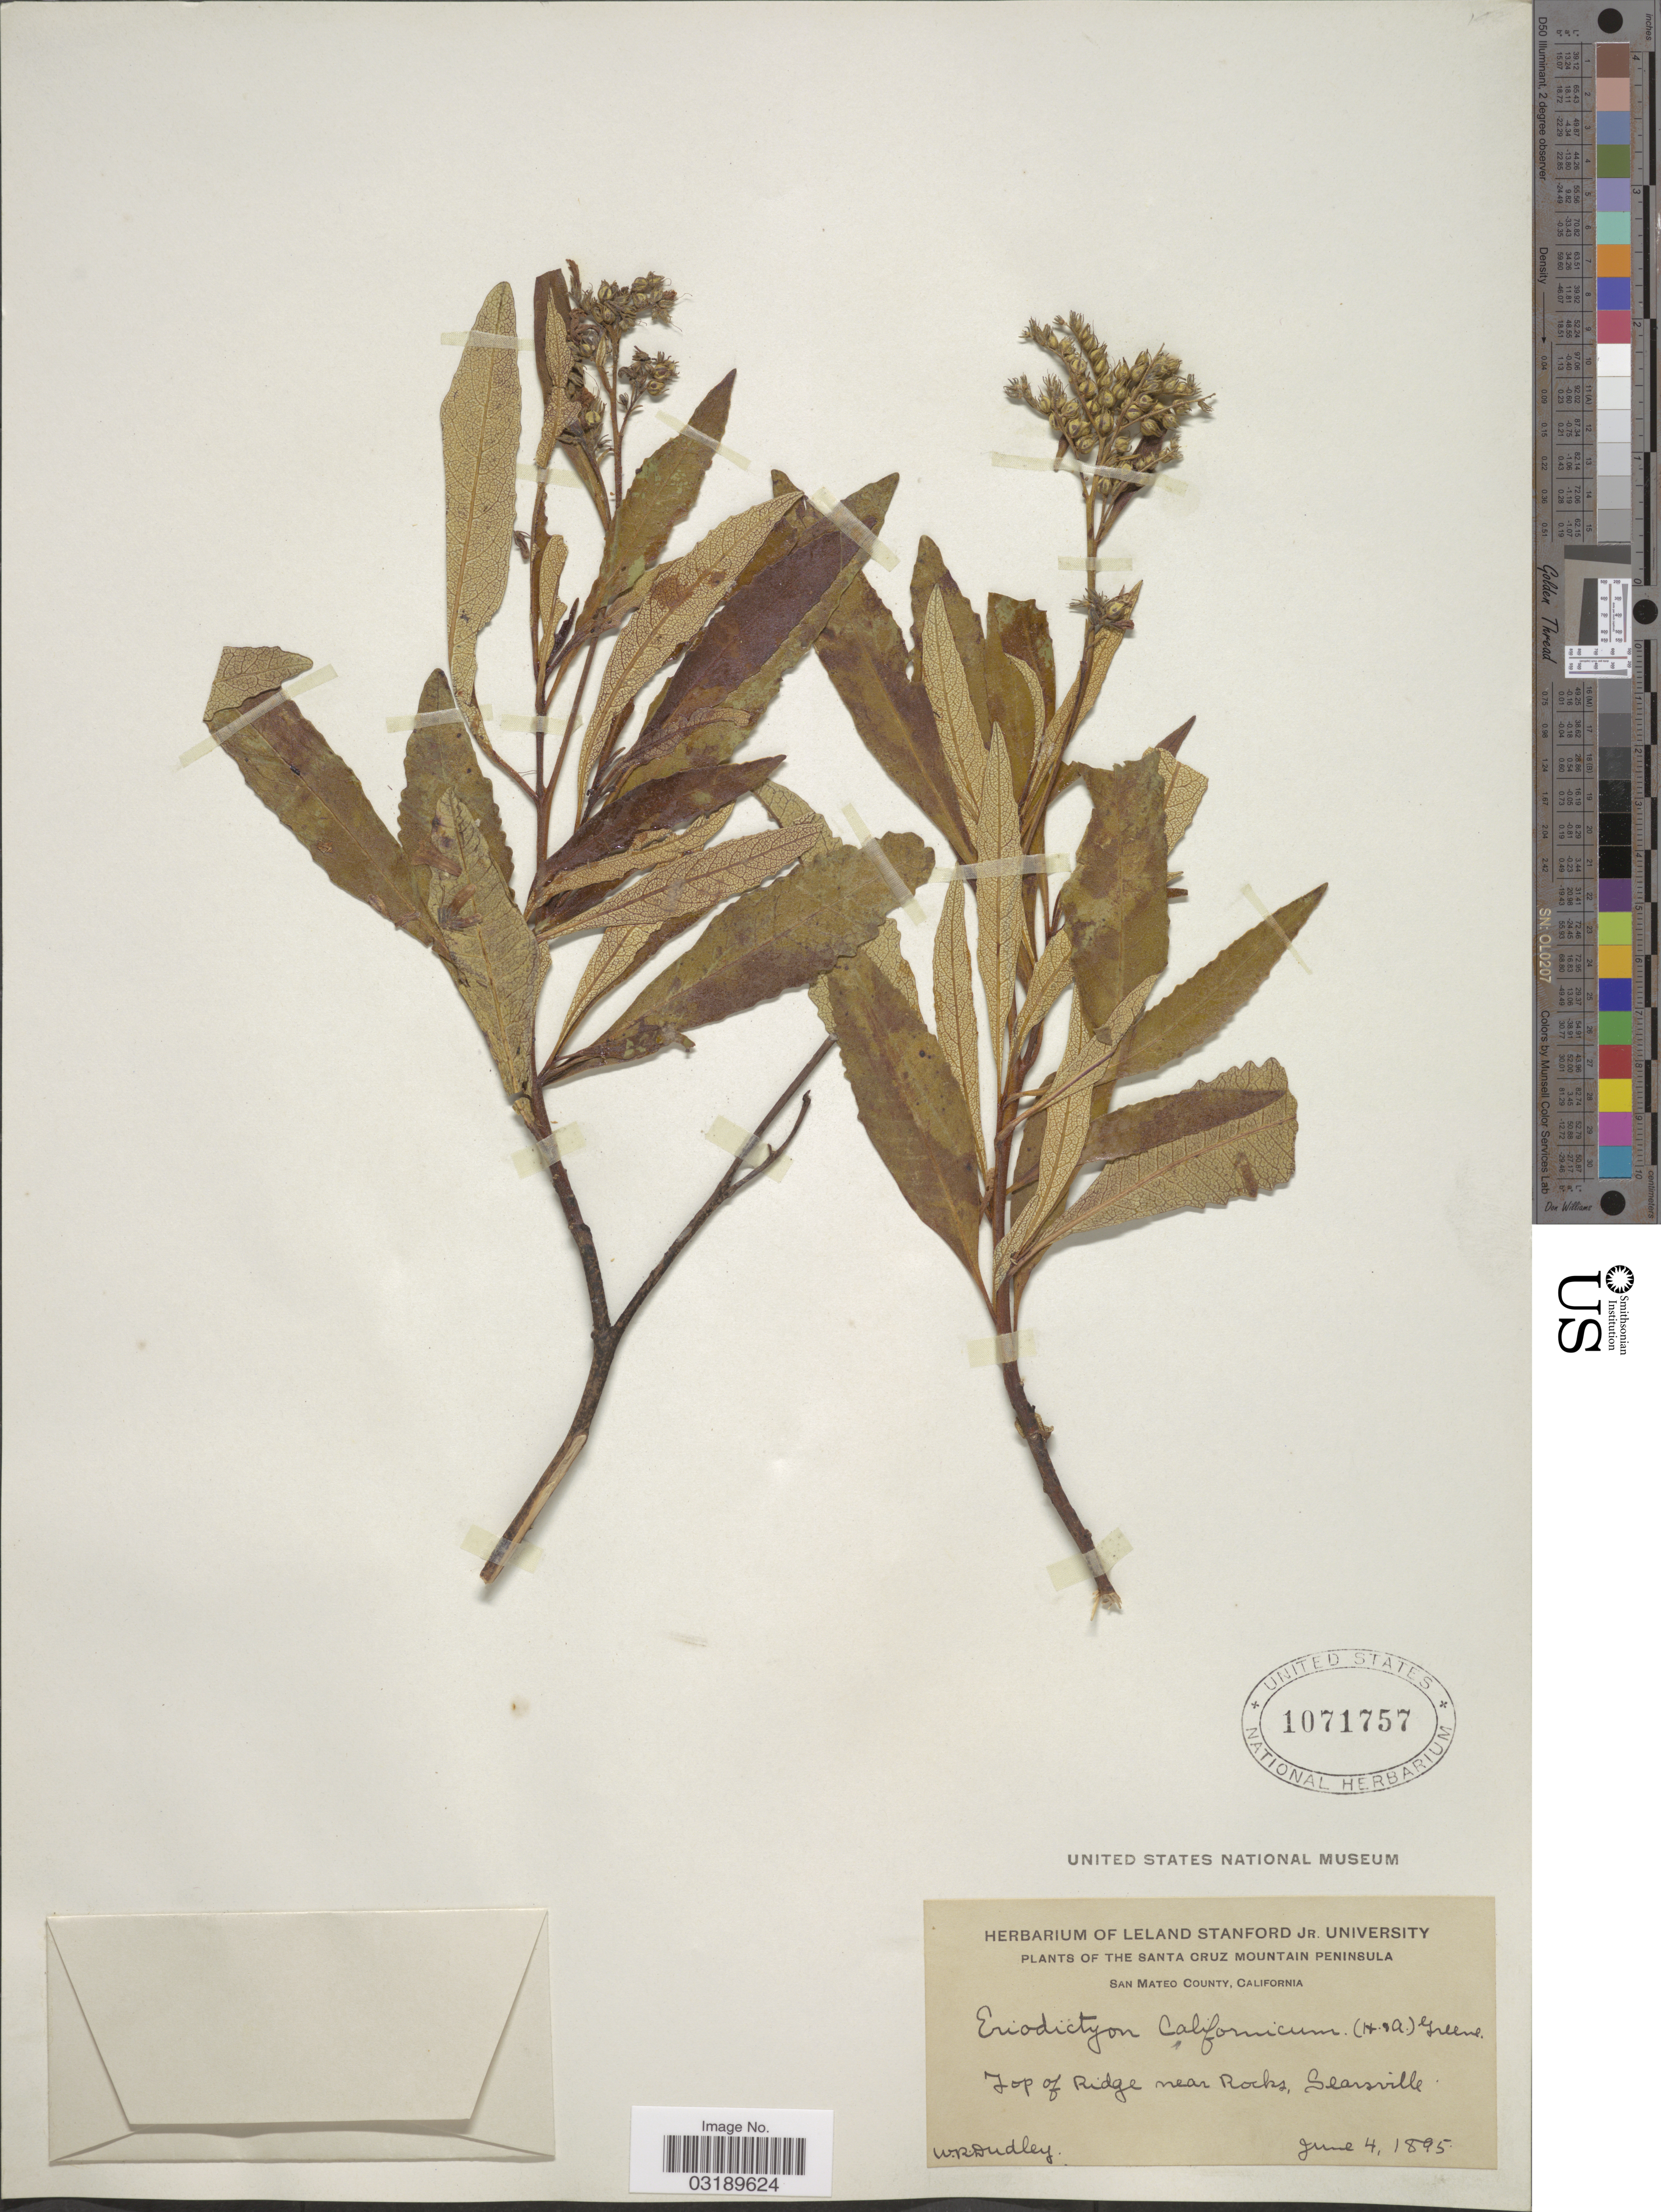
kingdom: Plantae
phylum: Tracheophyta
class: Magnoliopsida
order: Boraginales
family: Namaceae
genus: Eriodictyon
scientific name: Eriodictyon californicum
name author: (Hook. & Arn.) Torr.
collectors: W. Dudley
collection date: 1895-06-04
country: United States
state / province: California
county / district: San Mateo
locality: The Santa Cruz Mountain Peninsula. San Mateo County. Top of Ridge near Rocks, Searsville.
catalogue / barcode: US 1071757